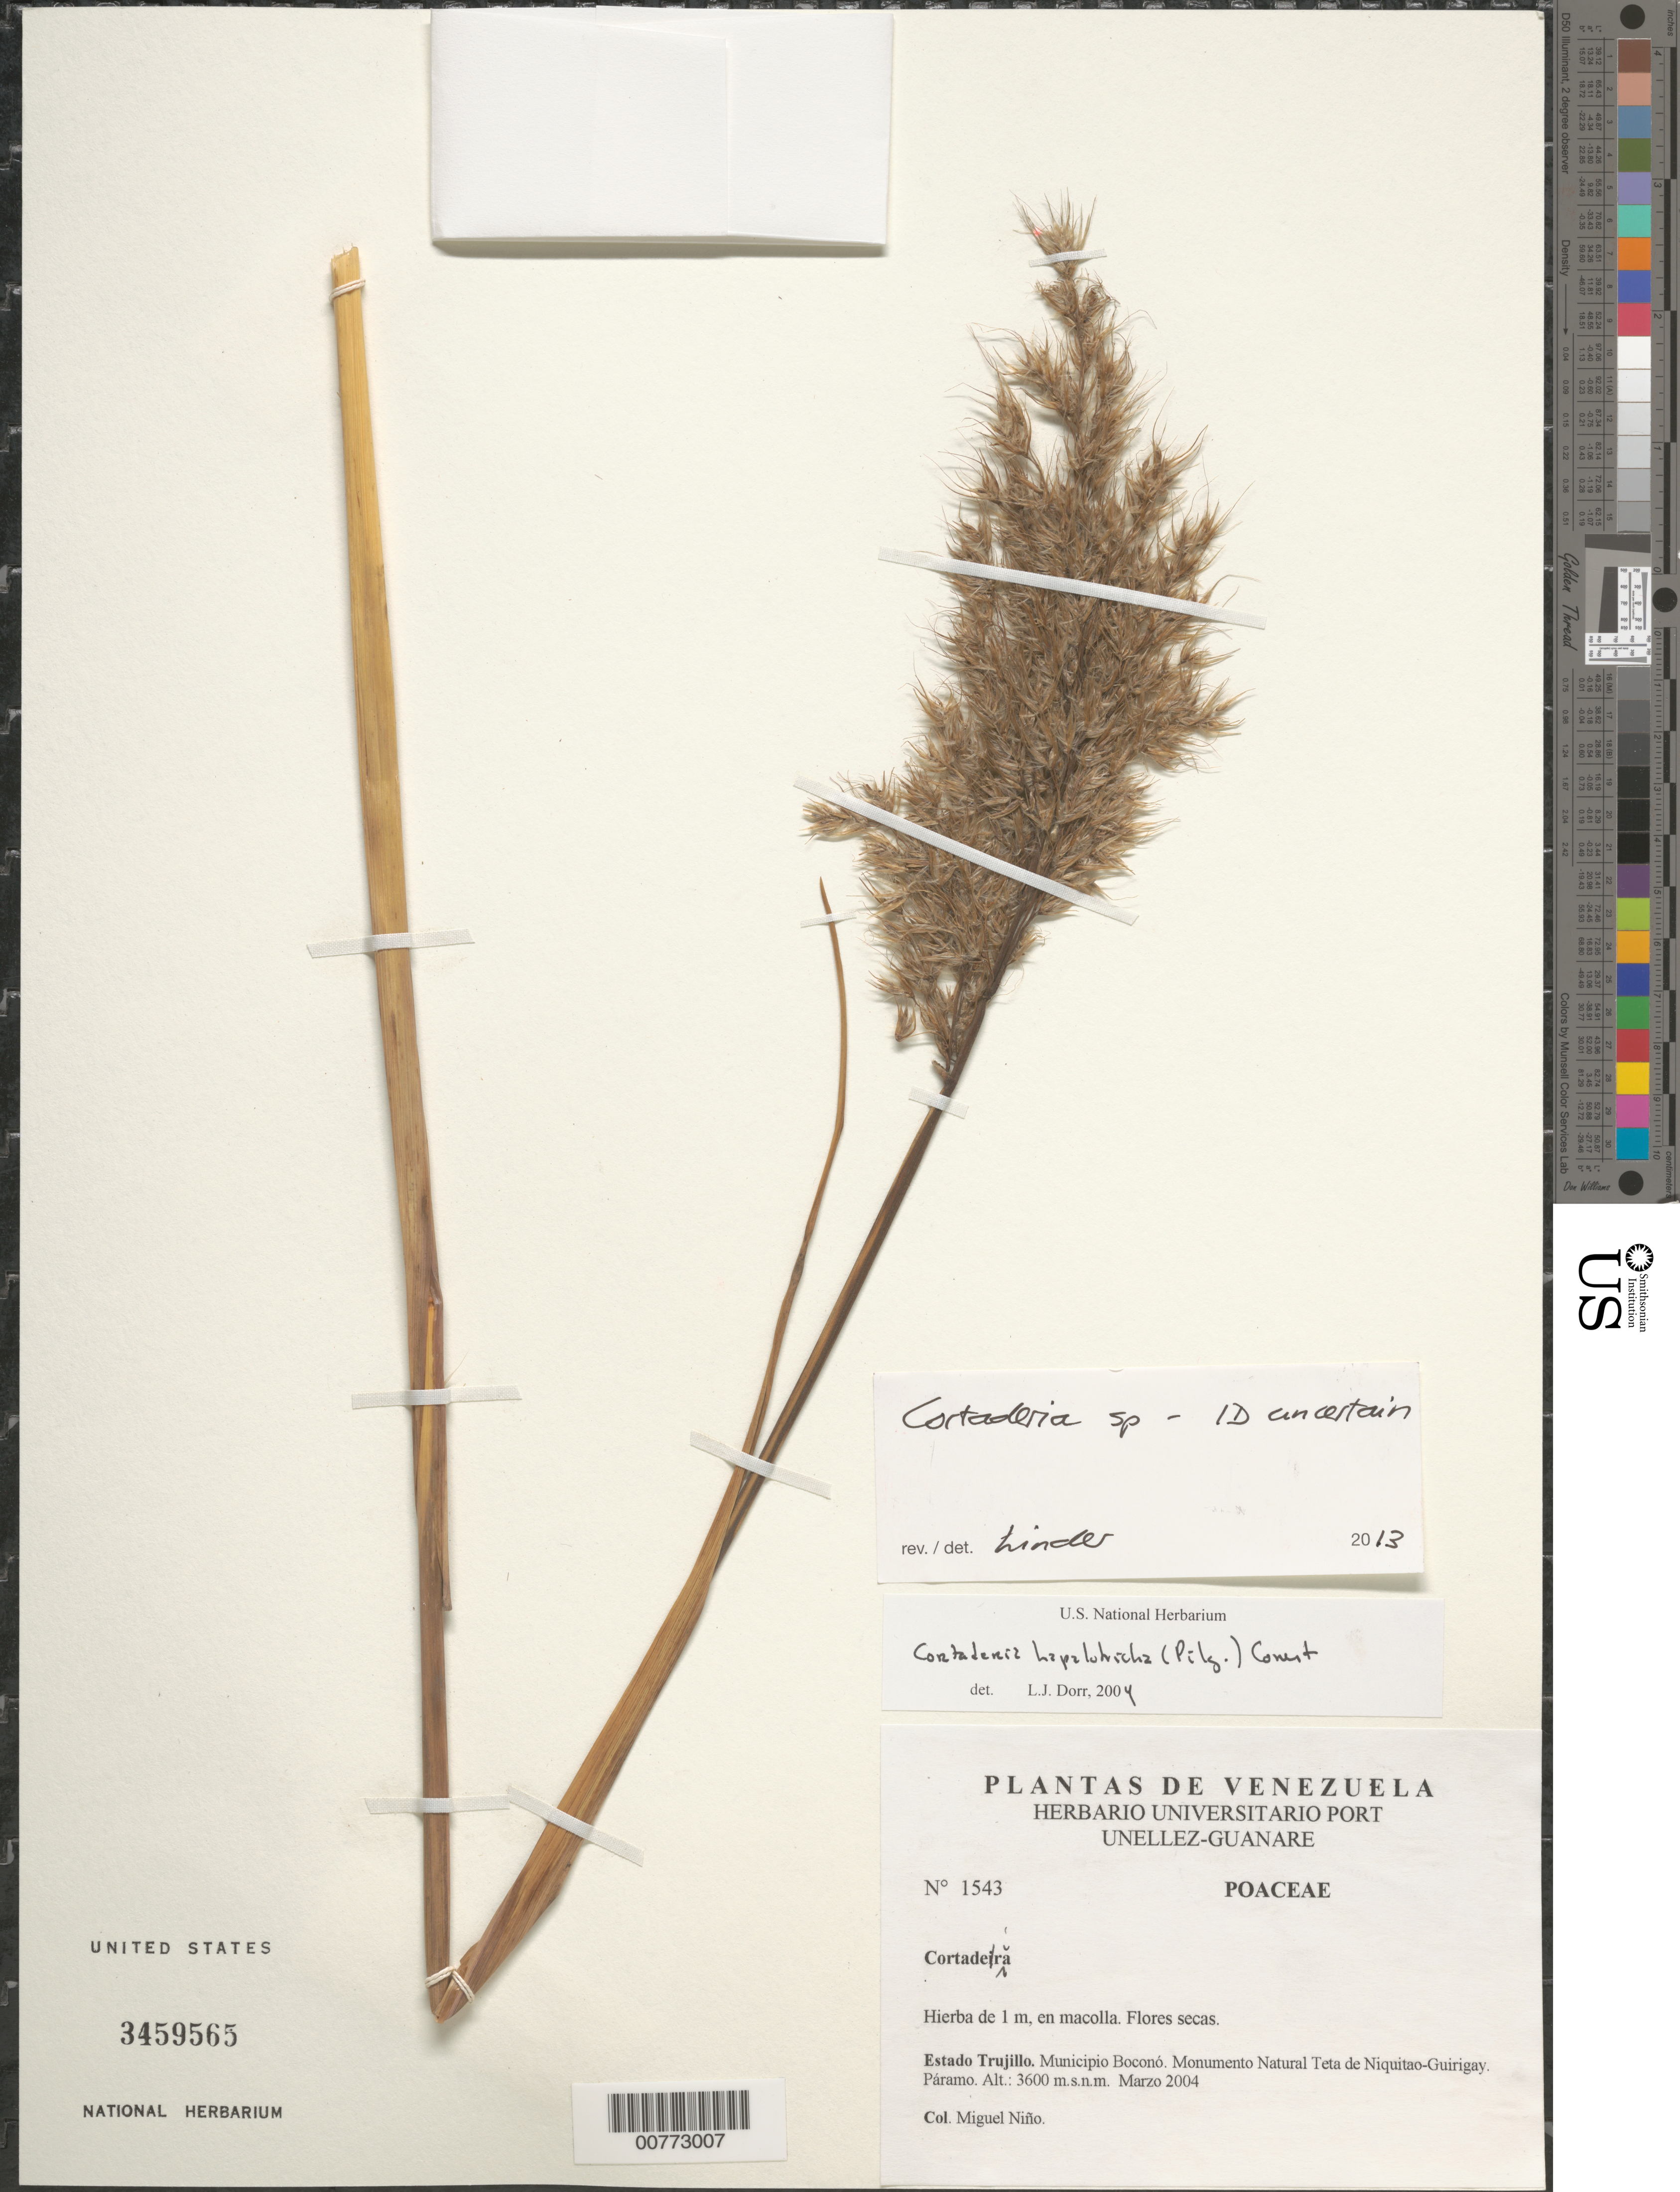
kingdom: Plantae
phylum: Tracheophyta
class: Liliopsida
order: Poales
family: Poaceae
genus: Cortaderia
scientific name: Cortaderia sp.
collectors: S. M. Niño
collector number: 1543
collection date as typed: Mar 2004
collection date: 2004-03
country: Venezuela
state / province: Trujillo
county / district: Boconó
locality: Monumento Natural Teta de Niquitao-Guirigay.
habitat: Páramo.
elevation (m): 3600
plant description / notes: PORT, US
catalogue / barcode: US 3459565